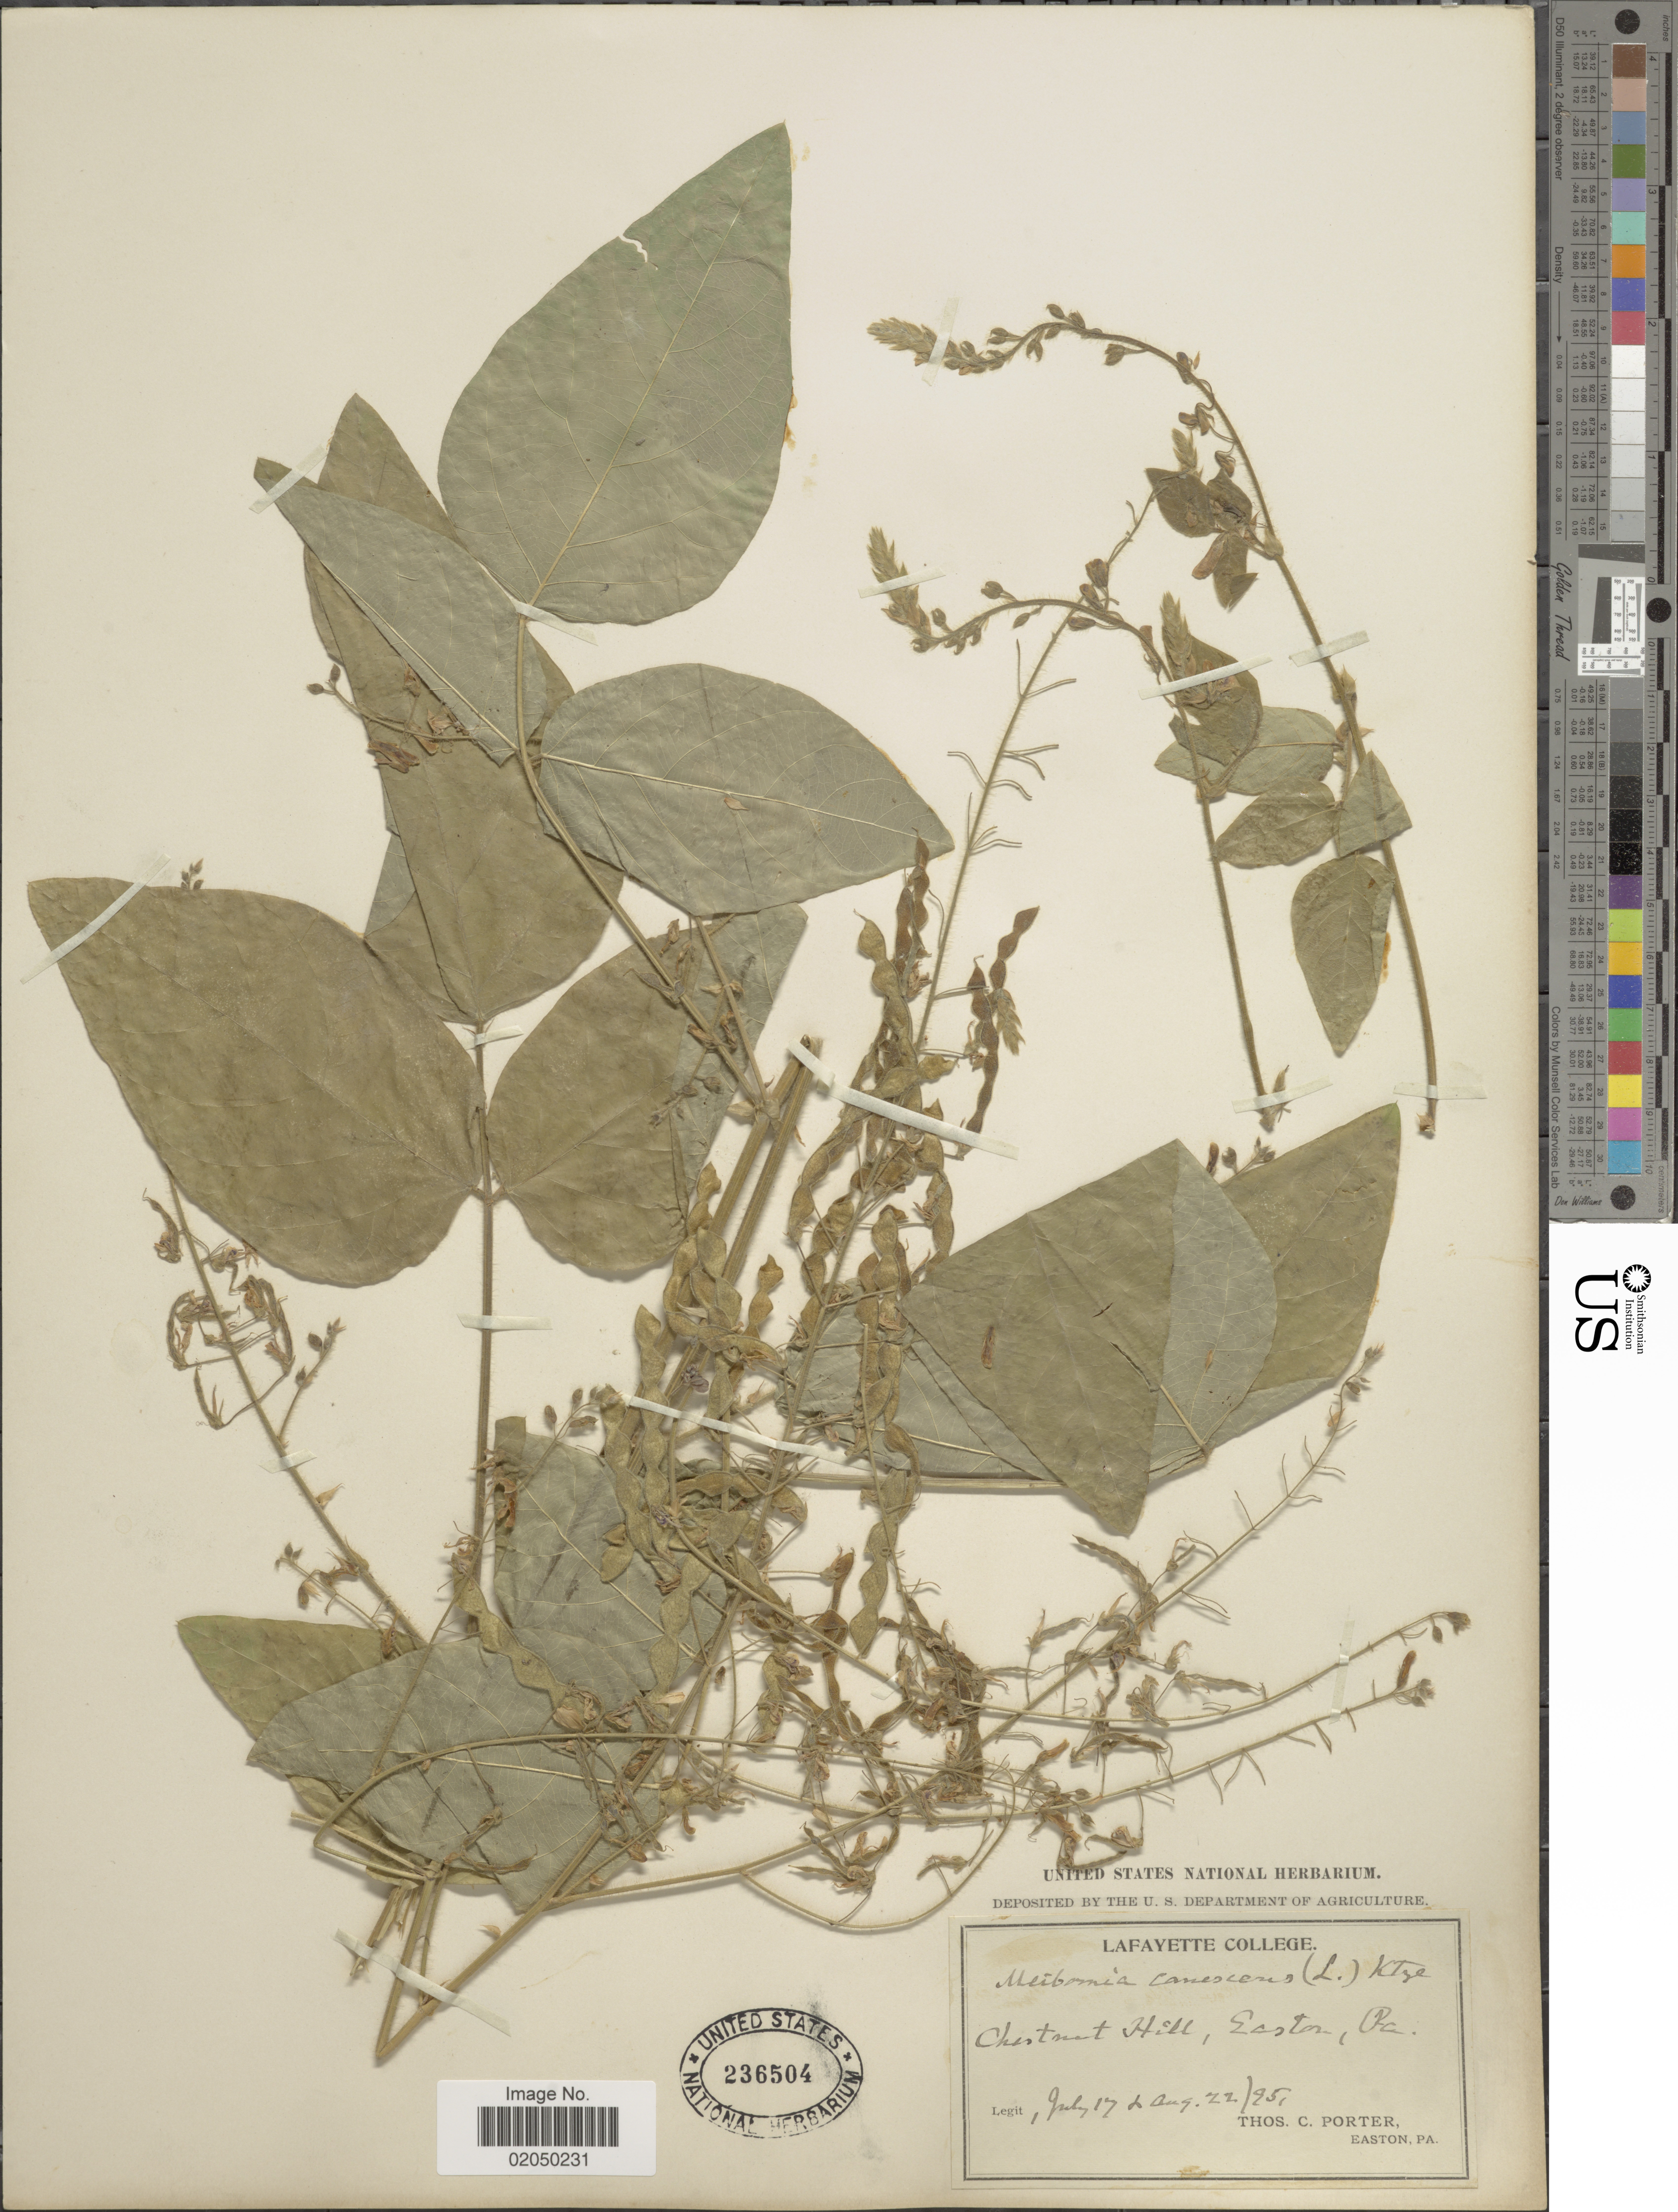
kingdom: Plantae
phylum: Tracheophyta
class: Magnoliopsida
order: Fabales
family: Fabaceae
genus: Desmodium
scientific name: Desmodium canescens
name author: (L.) DC.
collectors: T. Porter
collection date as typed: Transcribed d/m/y: 22/8/95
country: United States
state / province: Pennsylvania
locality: Chestnut Hill, Easton, Pa.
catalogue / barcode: US 236504